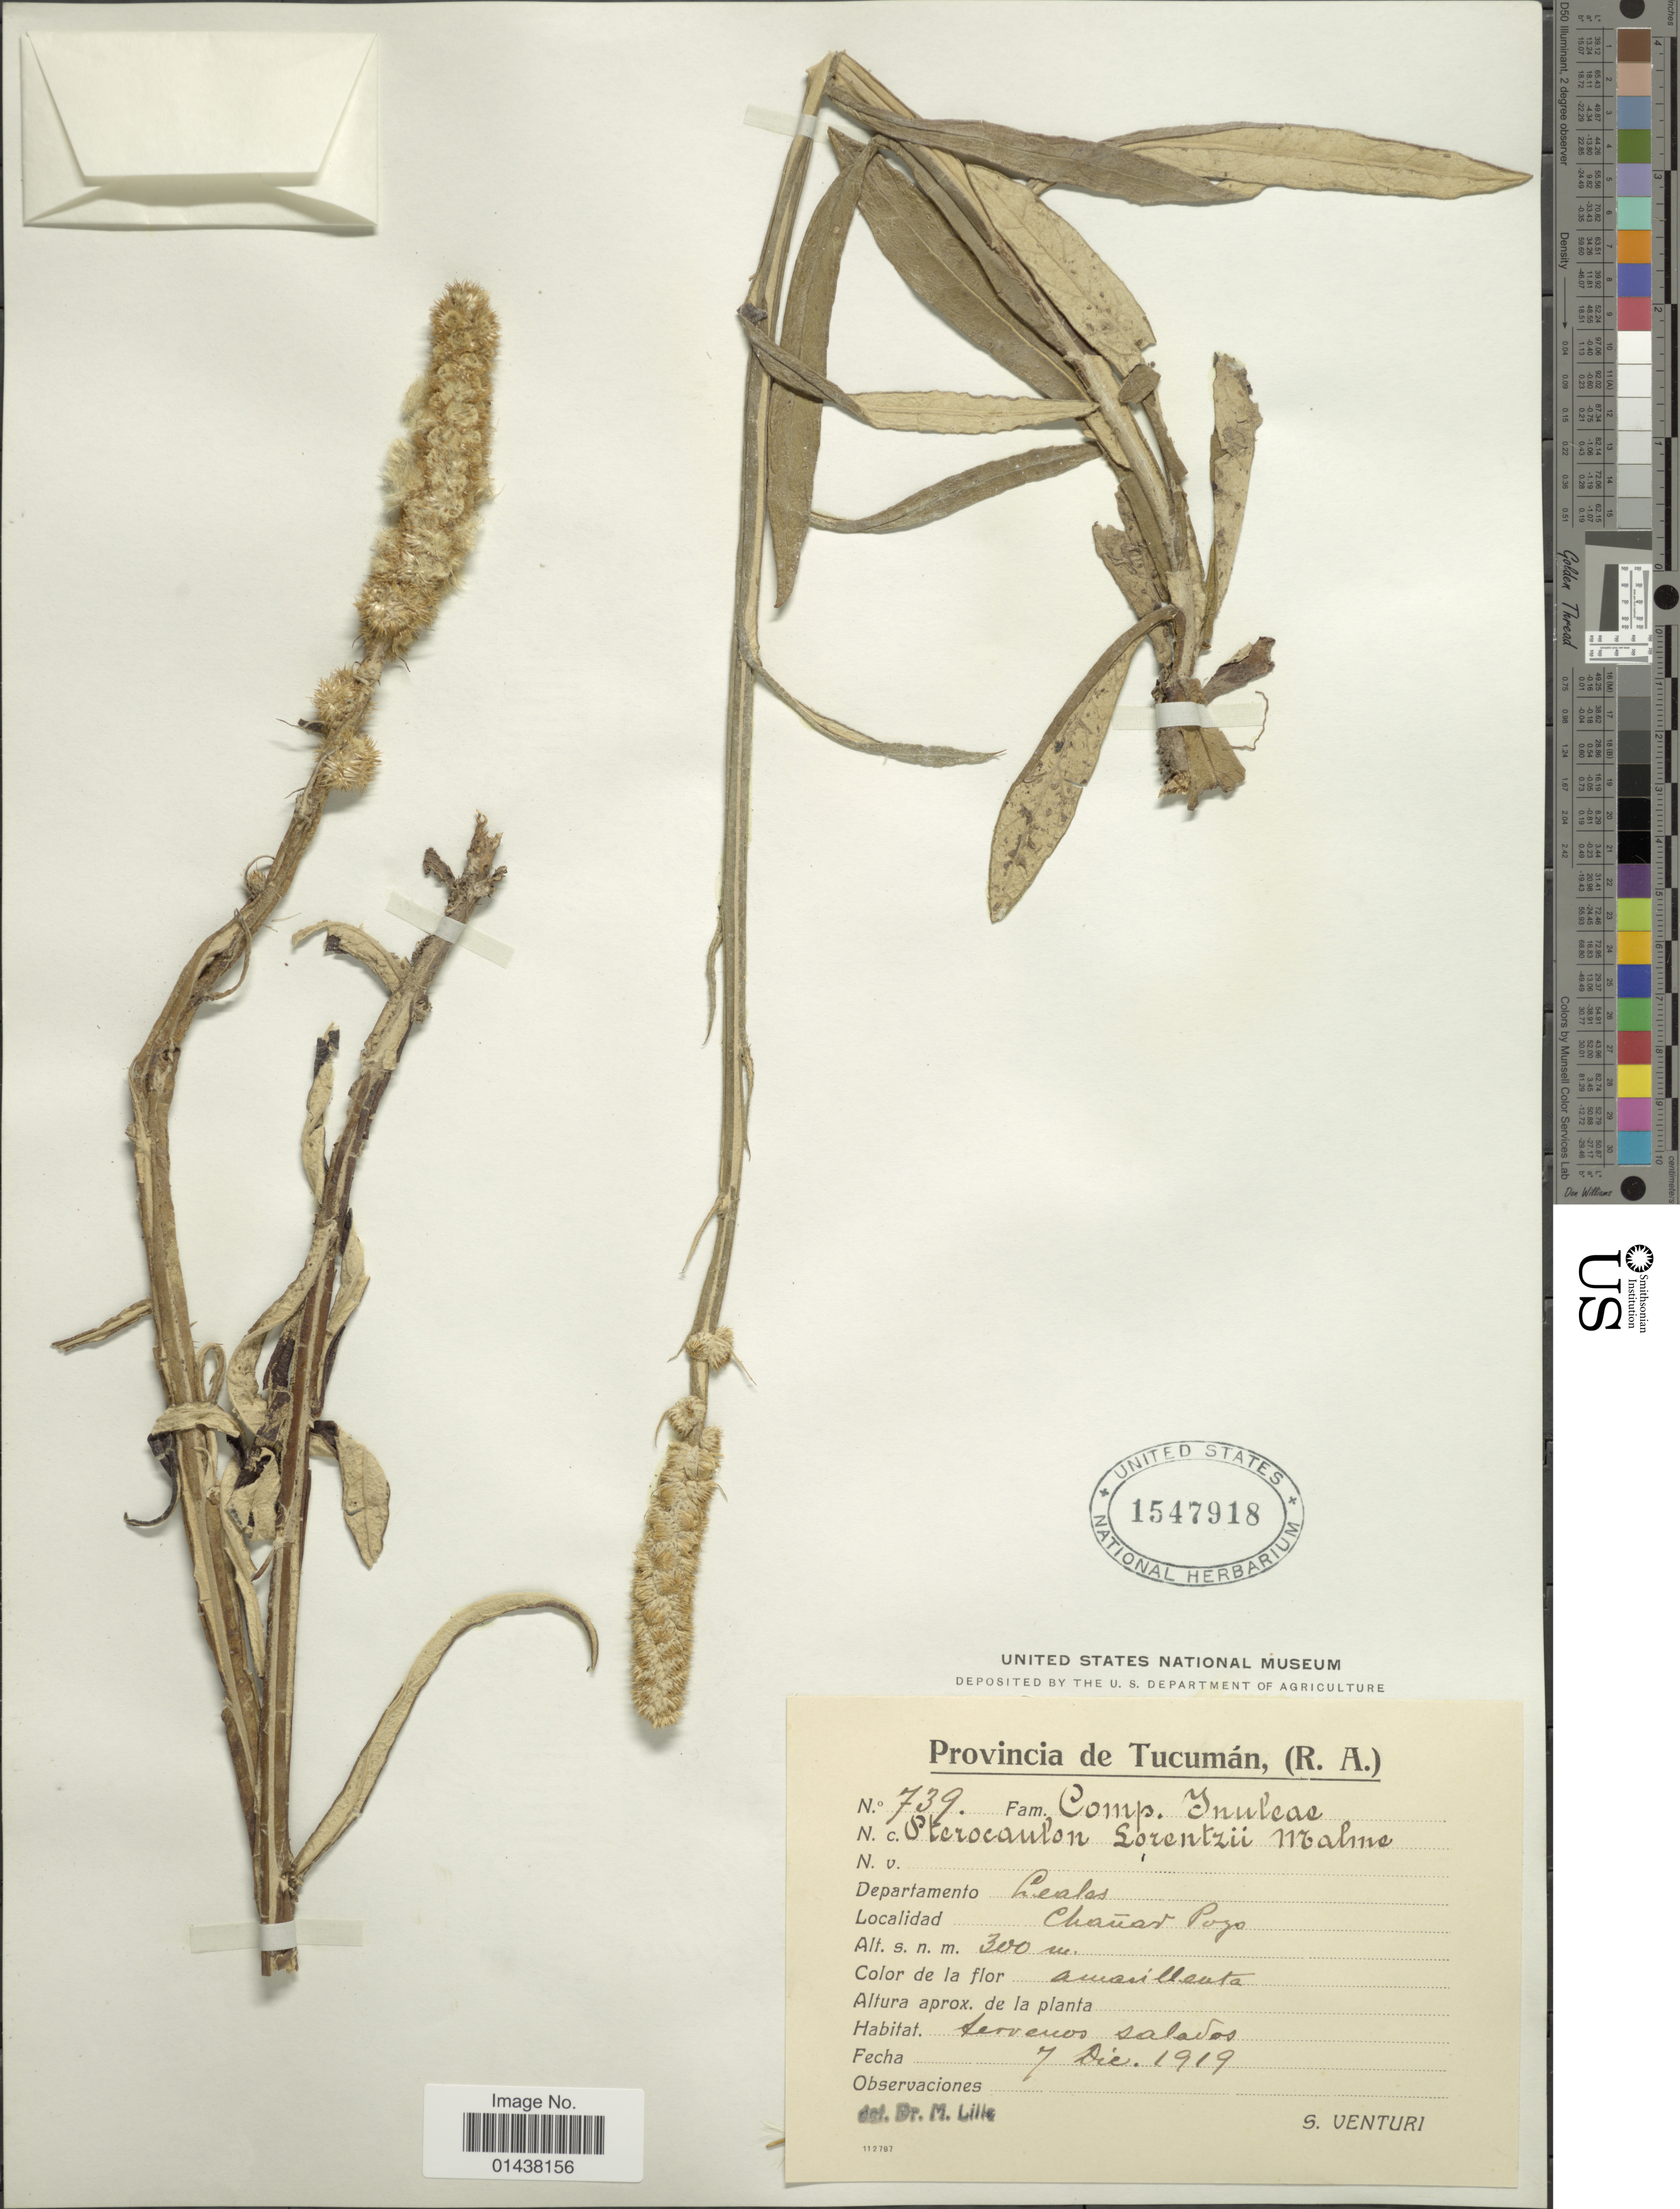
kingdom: Plantae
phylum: Tracheophyta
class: Magnoliopsida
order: Asterales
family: Asteraceae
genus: Pterocaulon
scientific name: Pterocaulon lorentzii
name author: Malme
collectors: S. Venturi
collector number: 739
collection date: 1919-12-07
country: Argentina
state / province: Tucumán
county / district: Leales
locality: Chañar Pozo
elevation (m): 300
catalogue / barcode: US 1547918